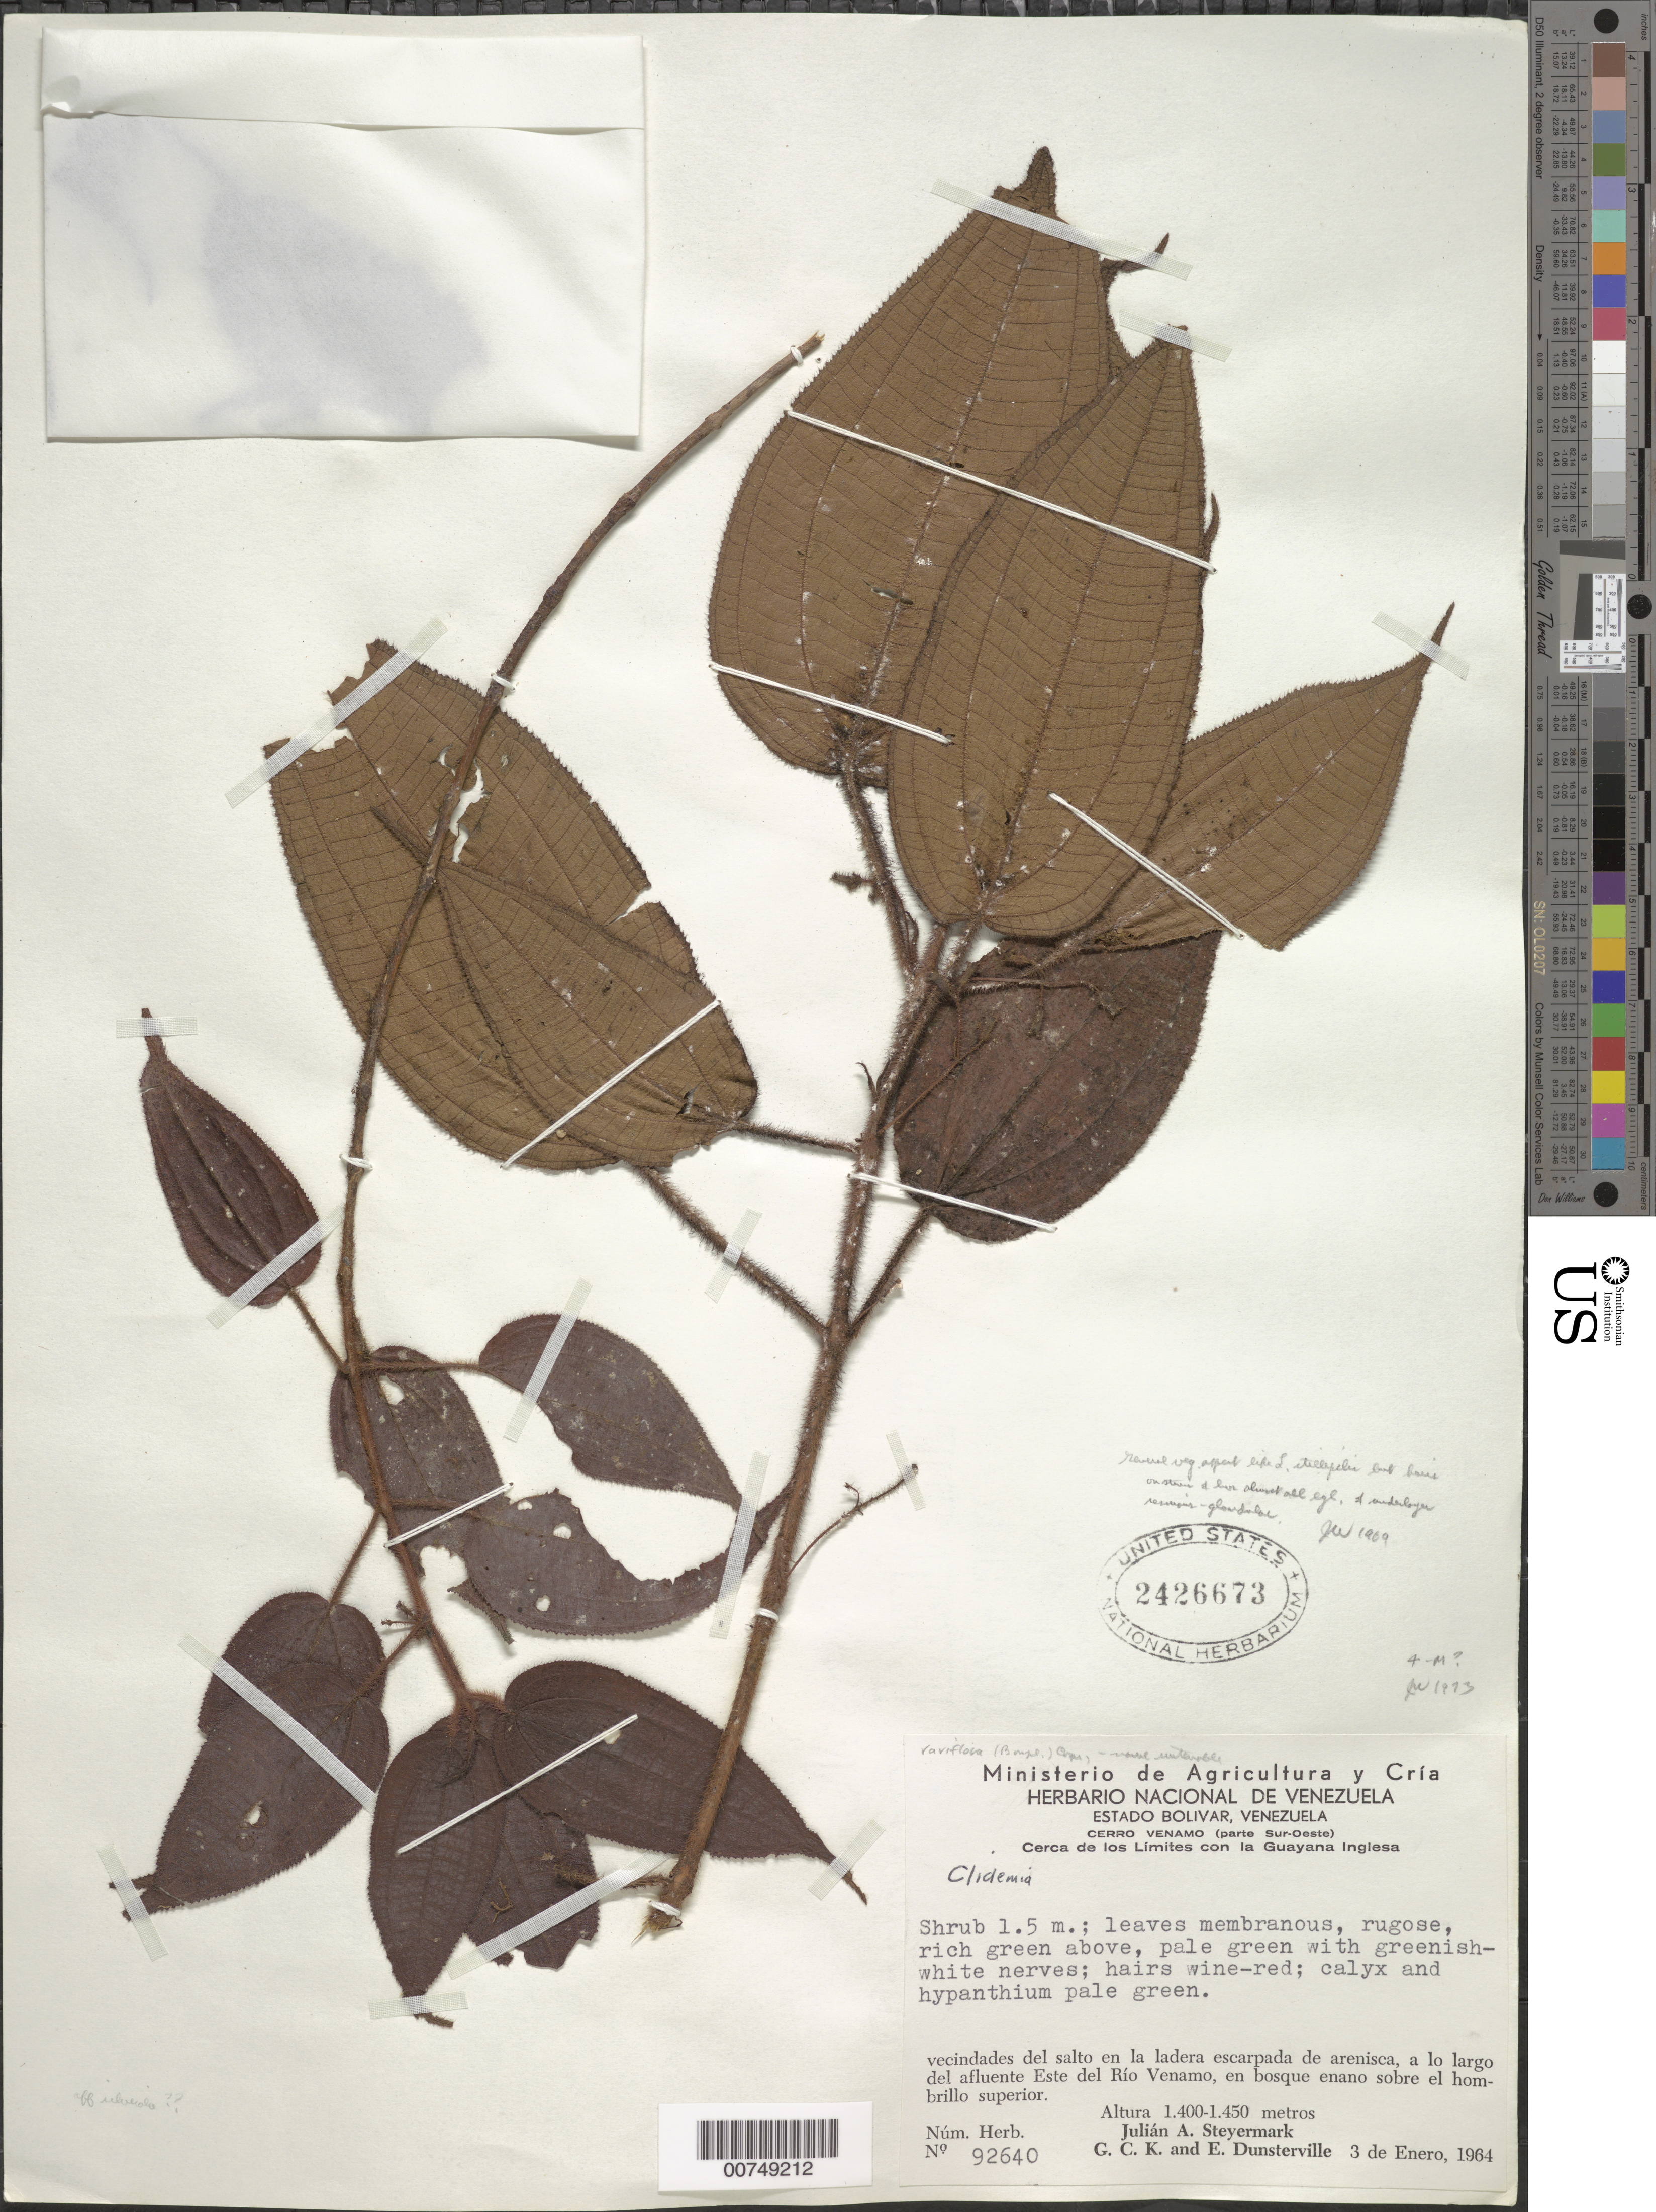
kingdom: Plantae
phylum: Tracheophyta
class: Magnoliopsida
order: Myrtales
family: Melastomataceae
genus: Clidemia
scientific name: Clidemia sp.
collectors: J. Steyermark, G. C. K. Dunsterville & E. Dunsterville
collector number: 92640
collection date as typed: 3-Jan-64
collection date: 1964-01-03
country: Venezuela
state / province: Bolívar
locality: Cerro Venamo, a lo largo del afluente Este del Río Venamo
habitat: Vec del salto en la ladera escarpada de arenisca; en bosque enano sobre el hombrillo superior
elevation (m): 1400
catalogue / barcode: US 2426673